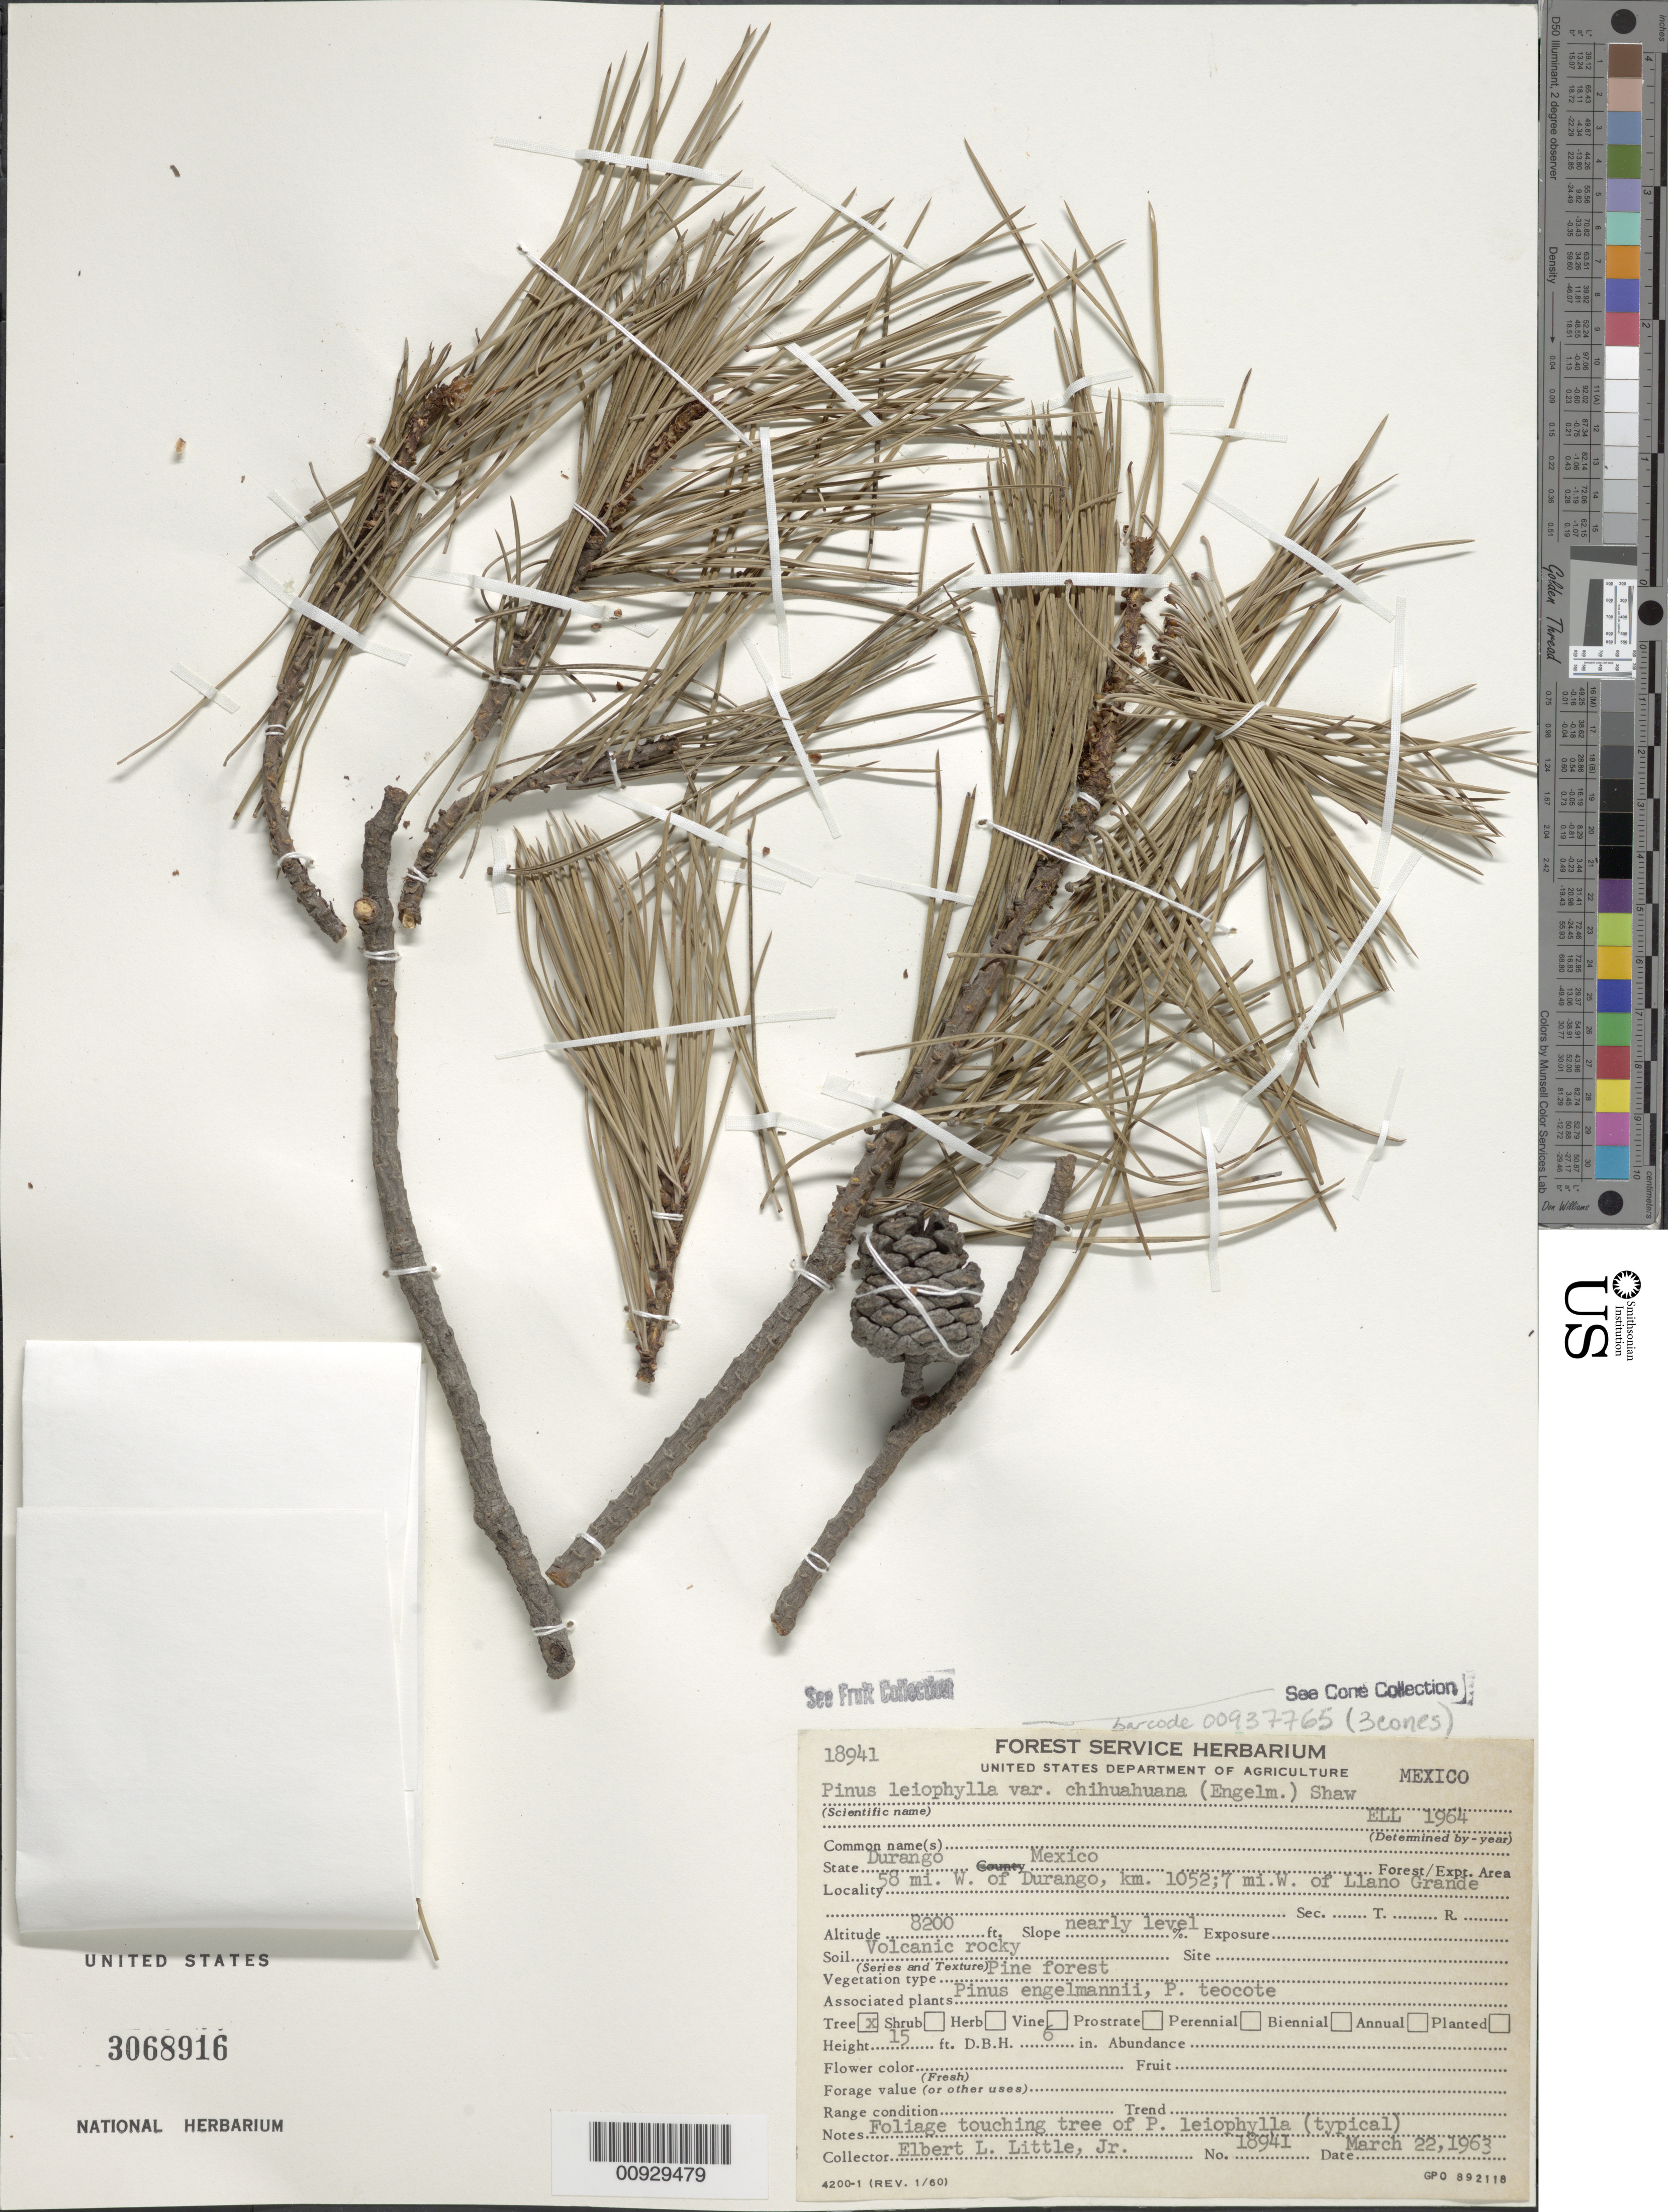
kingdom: Plantae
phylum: Tracheophyta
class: Pinopsida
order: Pinales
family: Pinaceae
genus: Pinus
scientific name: Pinus leiophylla var. chihuahuana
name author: (Engelm.) Shaw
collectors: E. L. Little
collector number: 18941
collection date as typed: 22 Mar 1963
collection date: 1963-03-22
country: Mexico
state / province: Durango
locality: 58 mi. W of Durango, km. 1052; 7 mi. W of Llano Grande.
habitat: Pine forest. Slope nearly level. Soil volcanic rocky. Associated plants: Pinus engelmannii, P. teocote.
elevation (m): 2499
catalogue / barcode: US 3068916